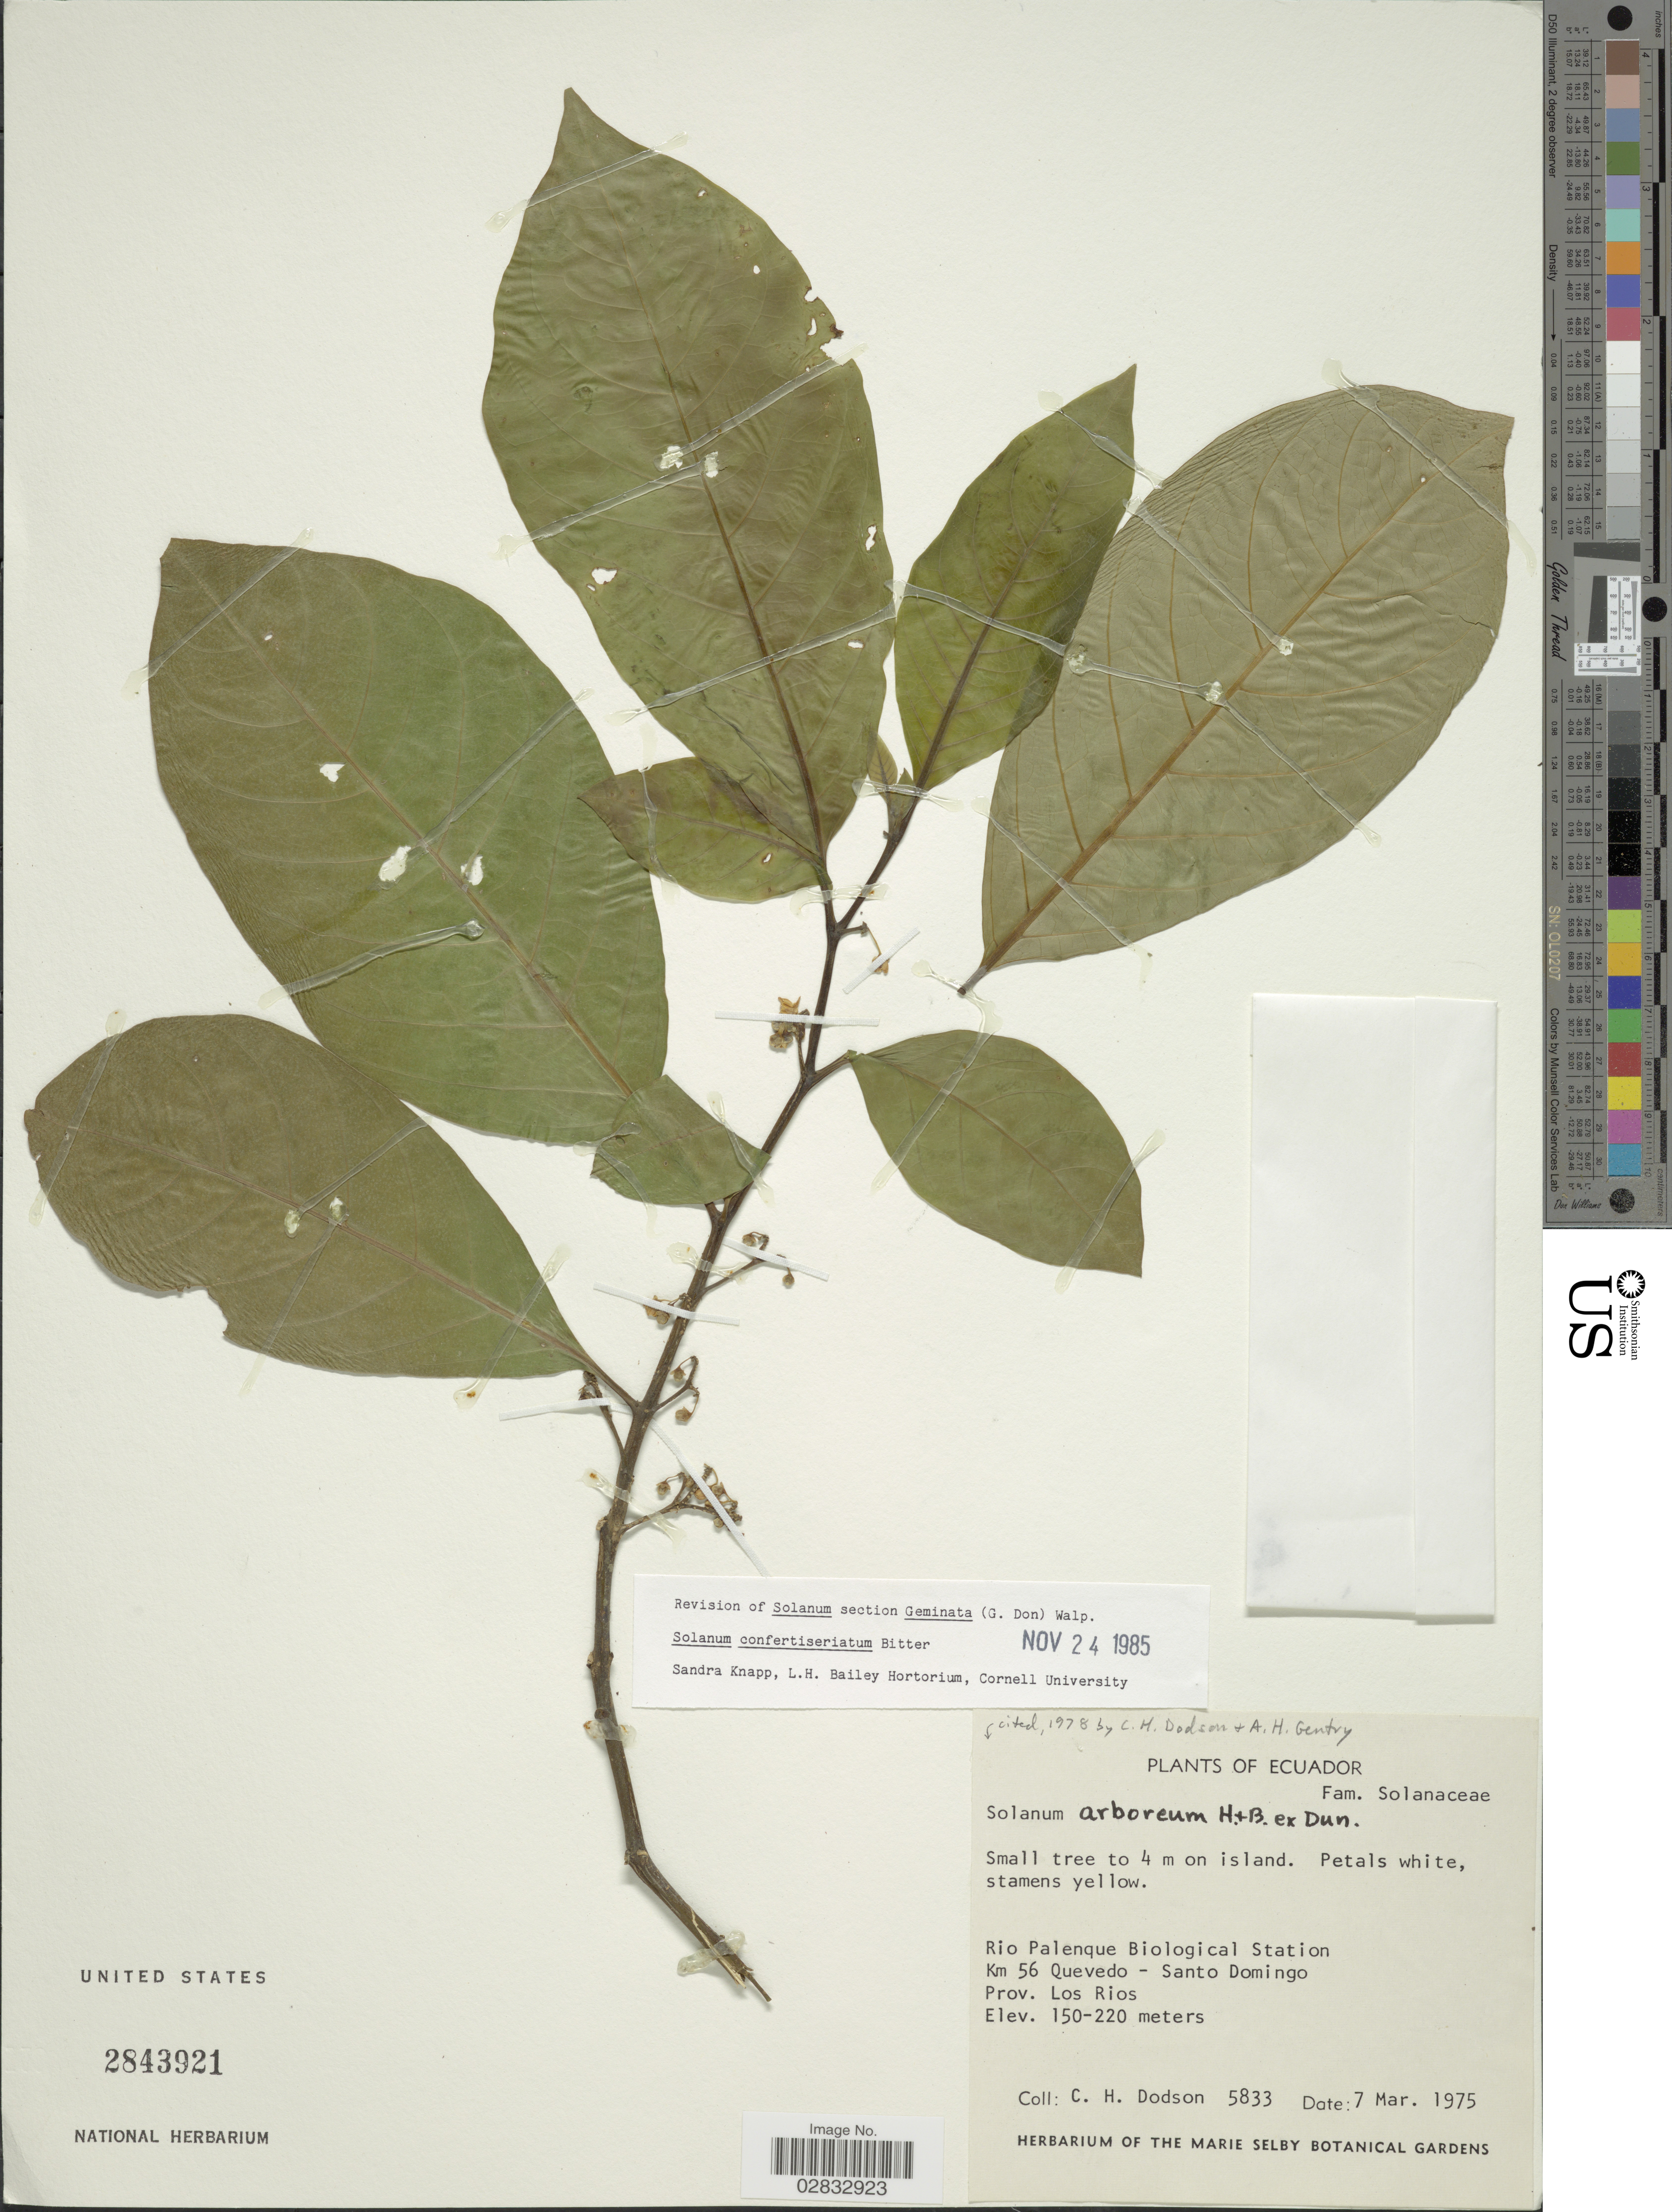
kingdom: Plantae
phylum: Tracheophyta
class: Magnoliopsida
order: Solanales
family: Solanaceae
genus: Solanum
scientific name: Solanum confertiseriatum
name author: Bitter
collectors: C. H. Dodson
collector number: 5833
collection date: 1975-03-07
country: Ecuador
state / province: Los Ríos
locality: Rio Palenque Biological Station Km 56 Quevedo - Santo Domingo.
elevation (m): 150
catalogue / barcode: US 2843921